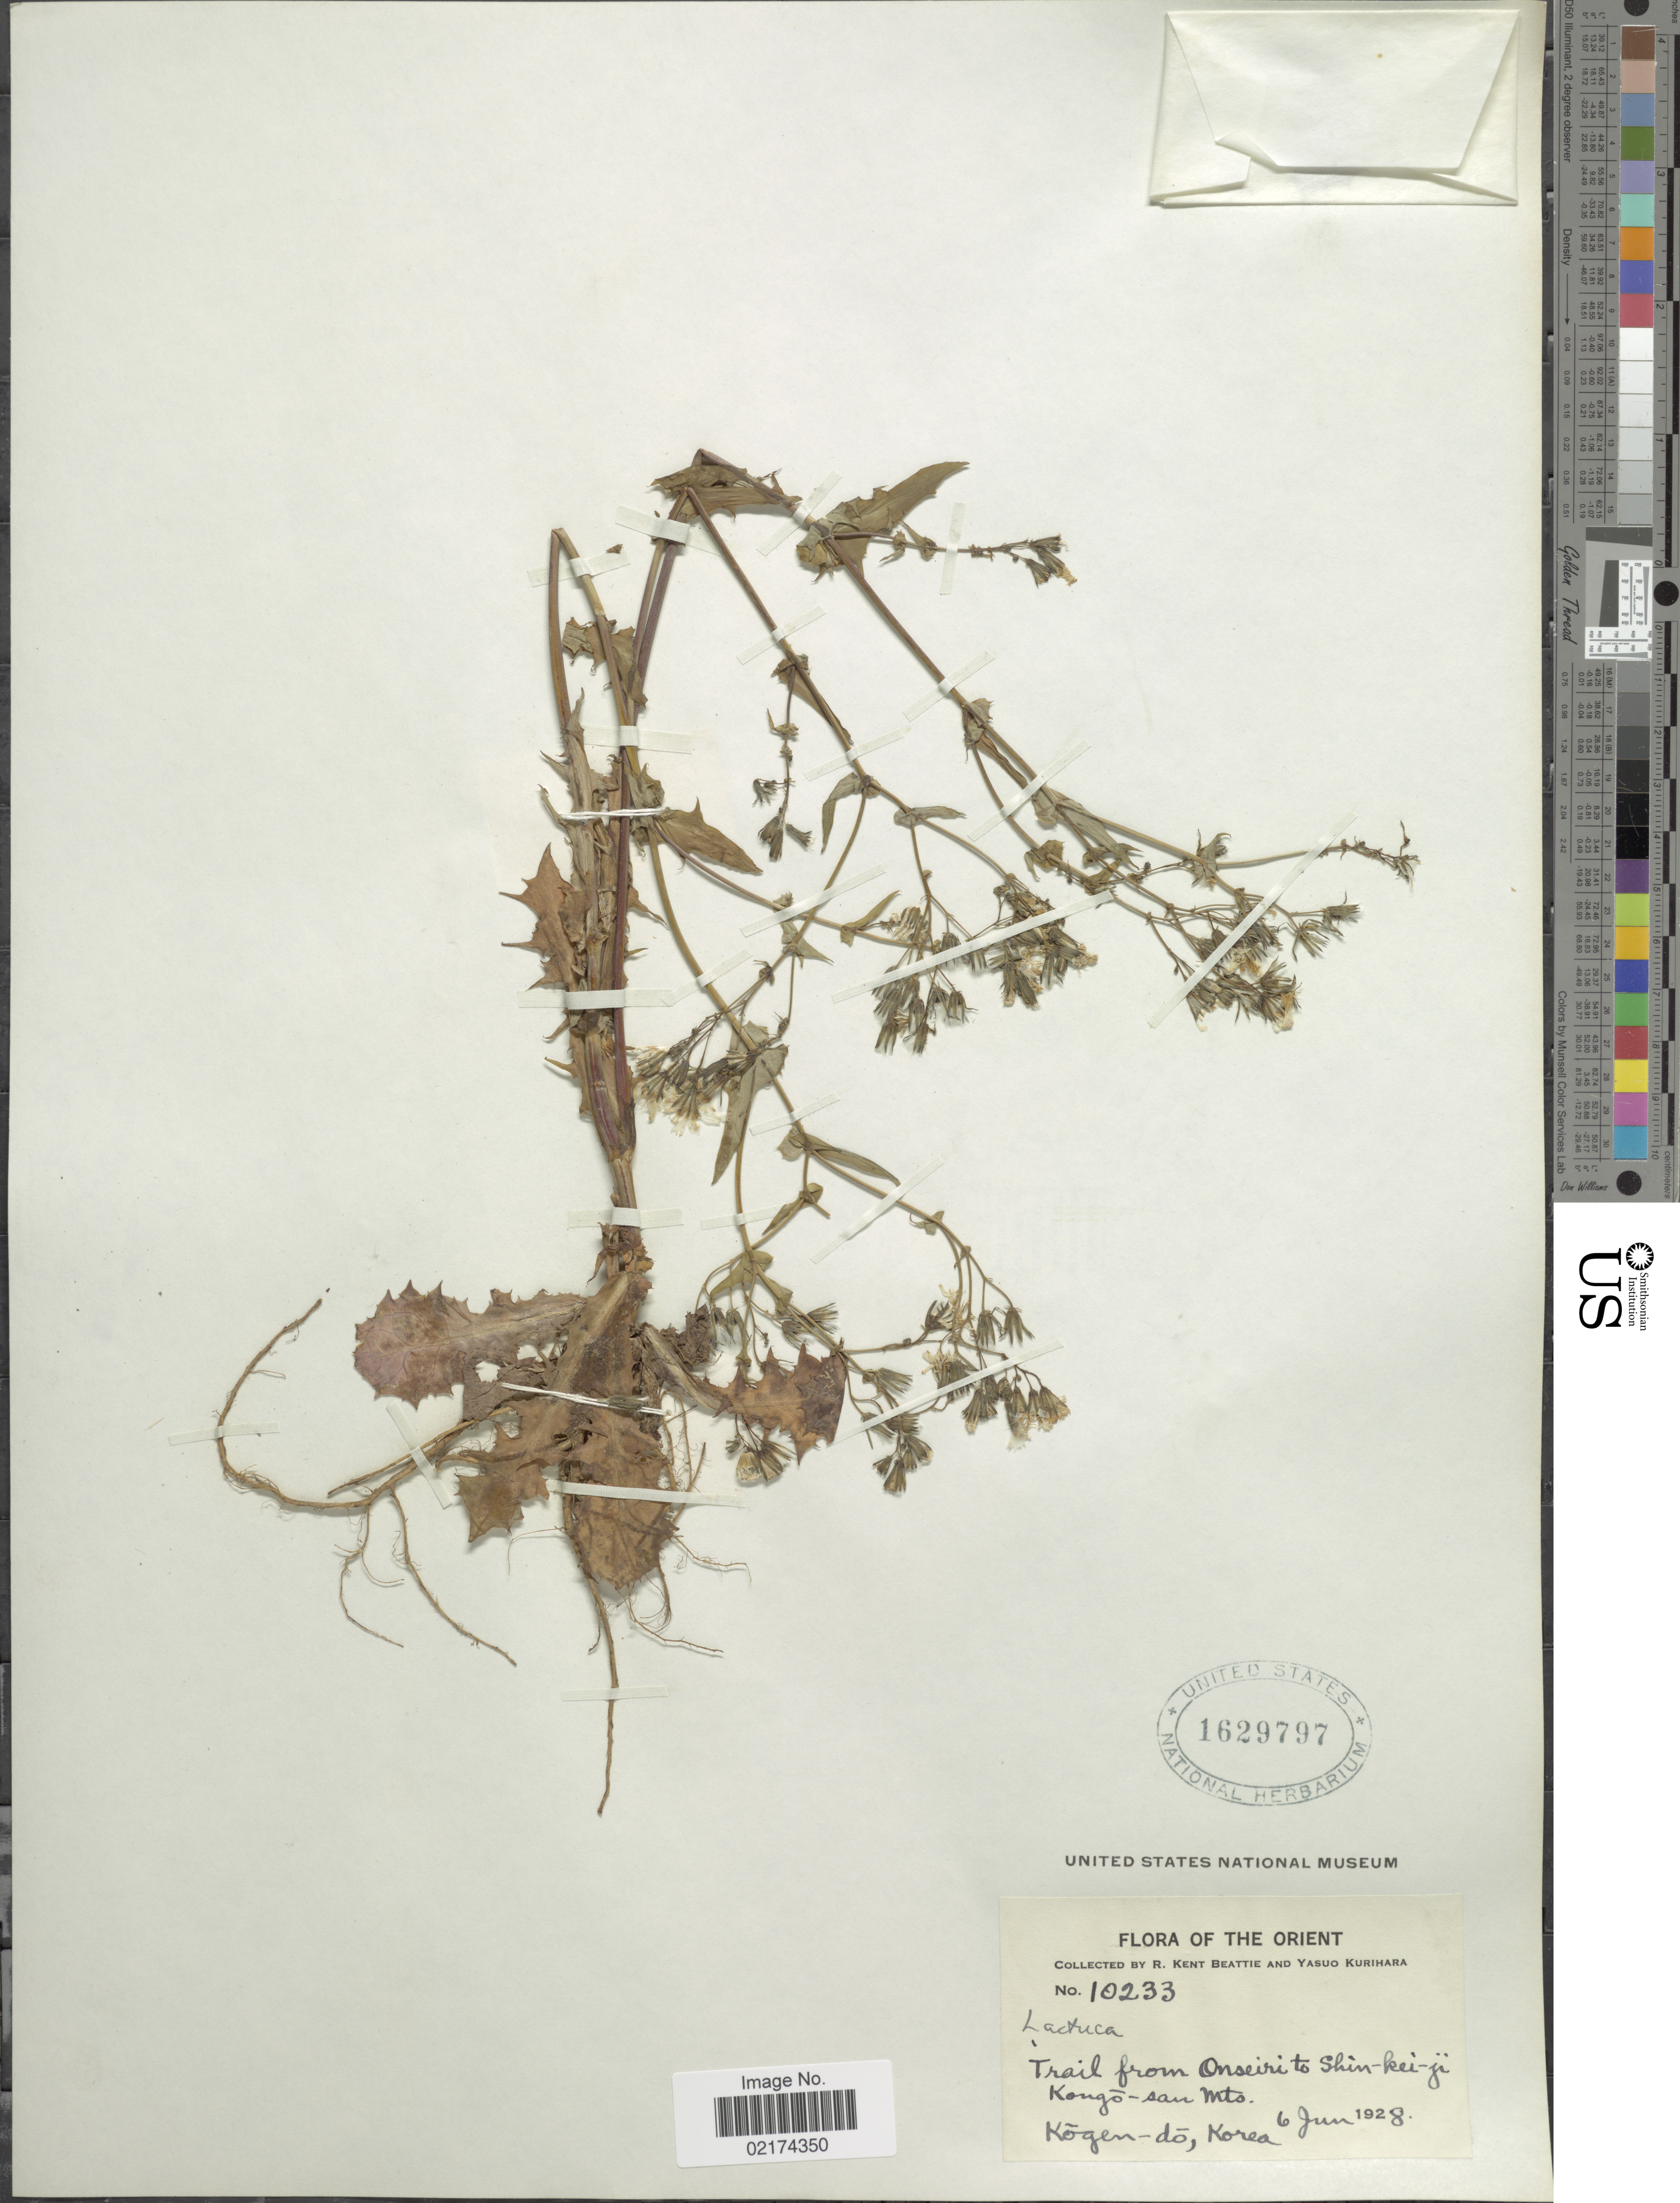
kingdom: Plantae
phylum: Tracheophyta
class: Magnoliopsida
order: Asterales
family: Asteraceae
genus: Lactuca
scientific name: Lactuca sp.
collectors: R. K. Beattie & Y. Kurihara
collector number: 10233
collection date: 1928-06-06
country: South Korea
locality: The Orient, trail from Onseiri to Shin-kei-ji, Kongo-san Mts., Kogen-do, Korea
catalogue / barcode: US 1629797